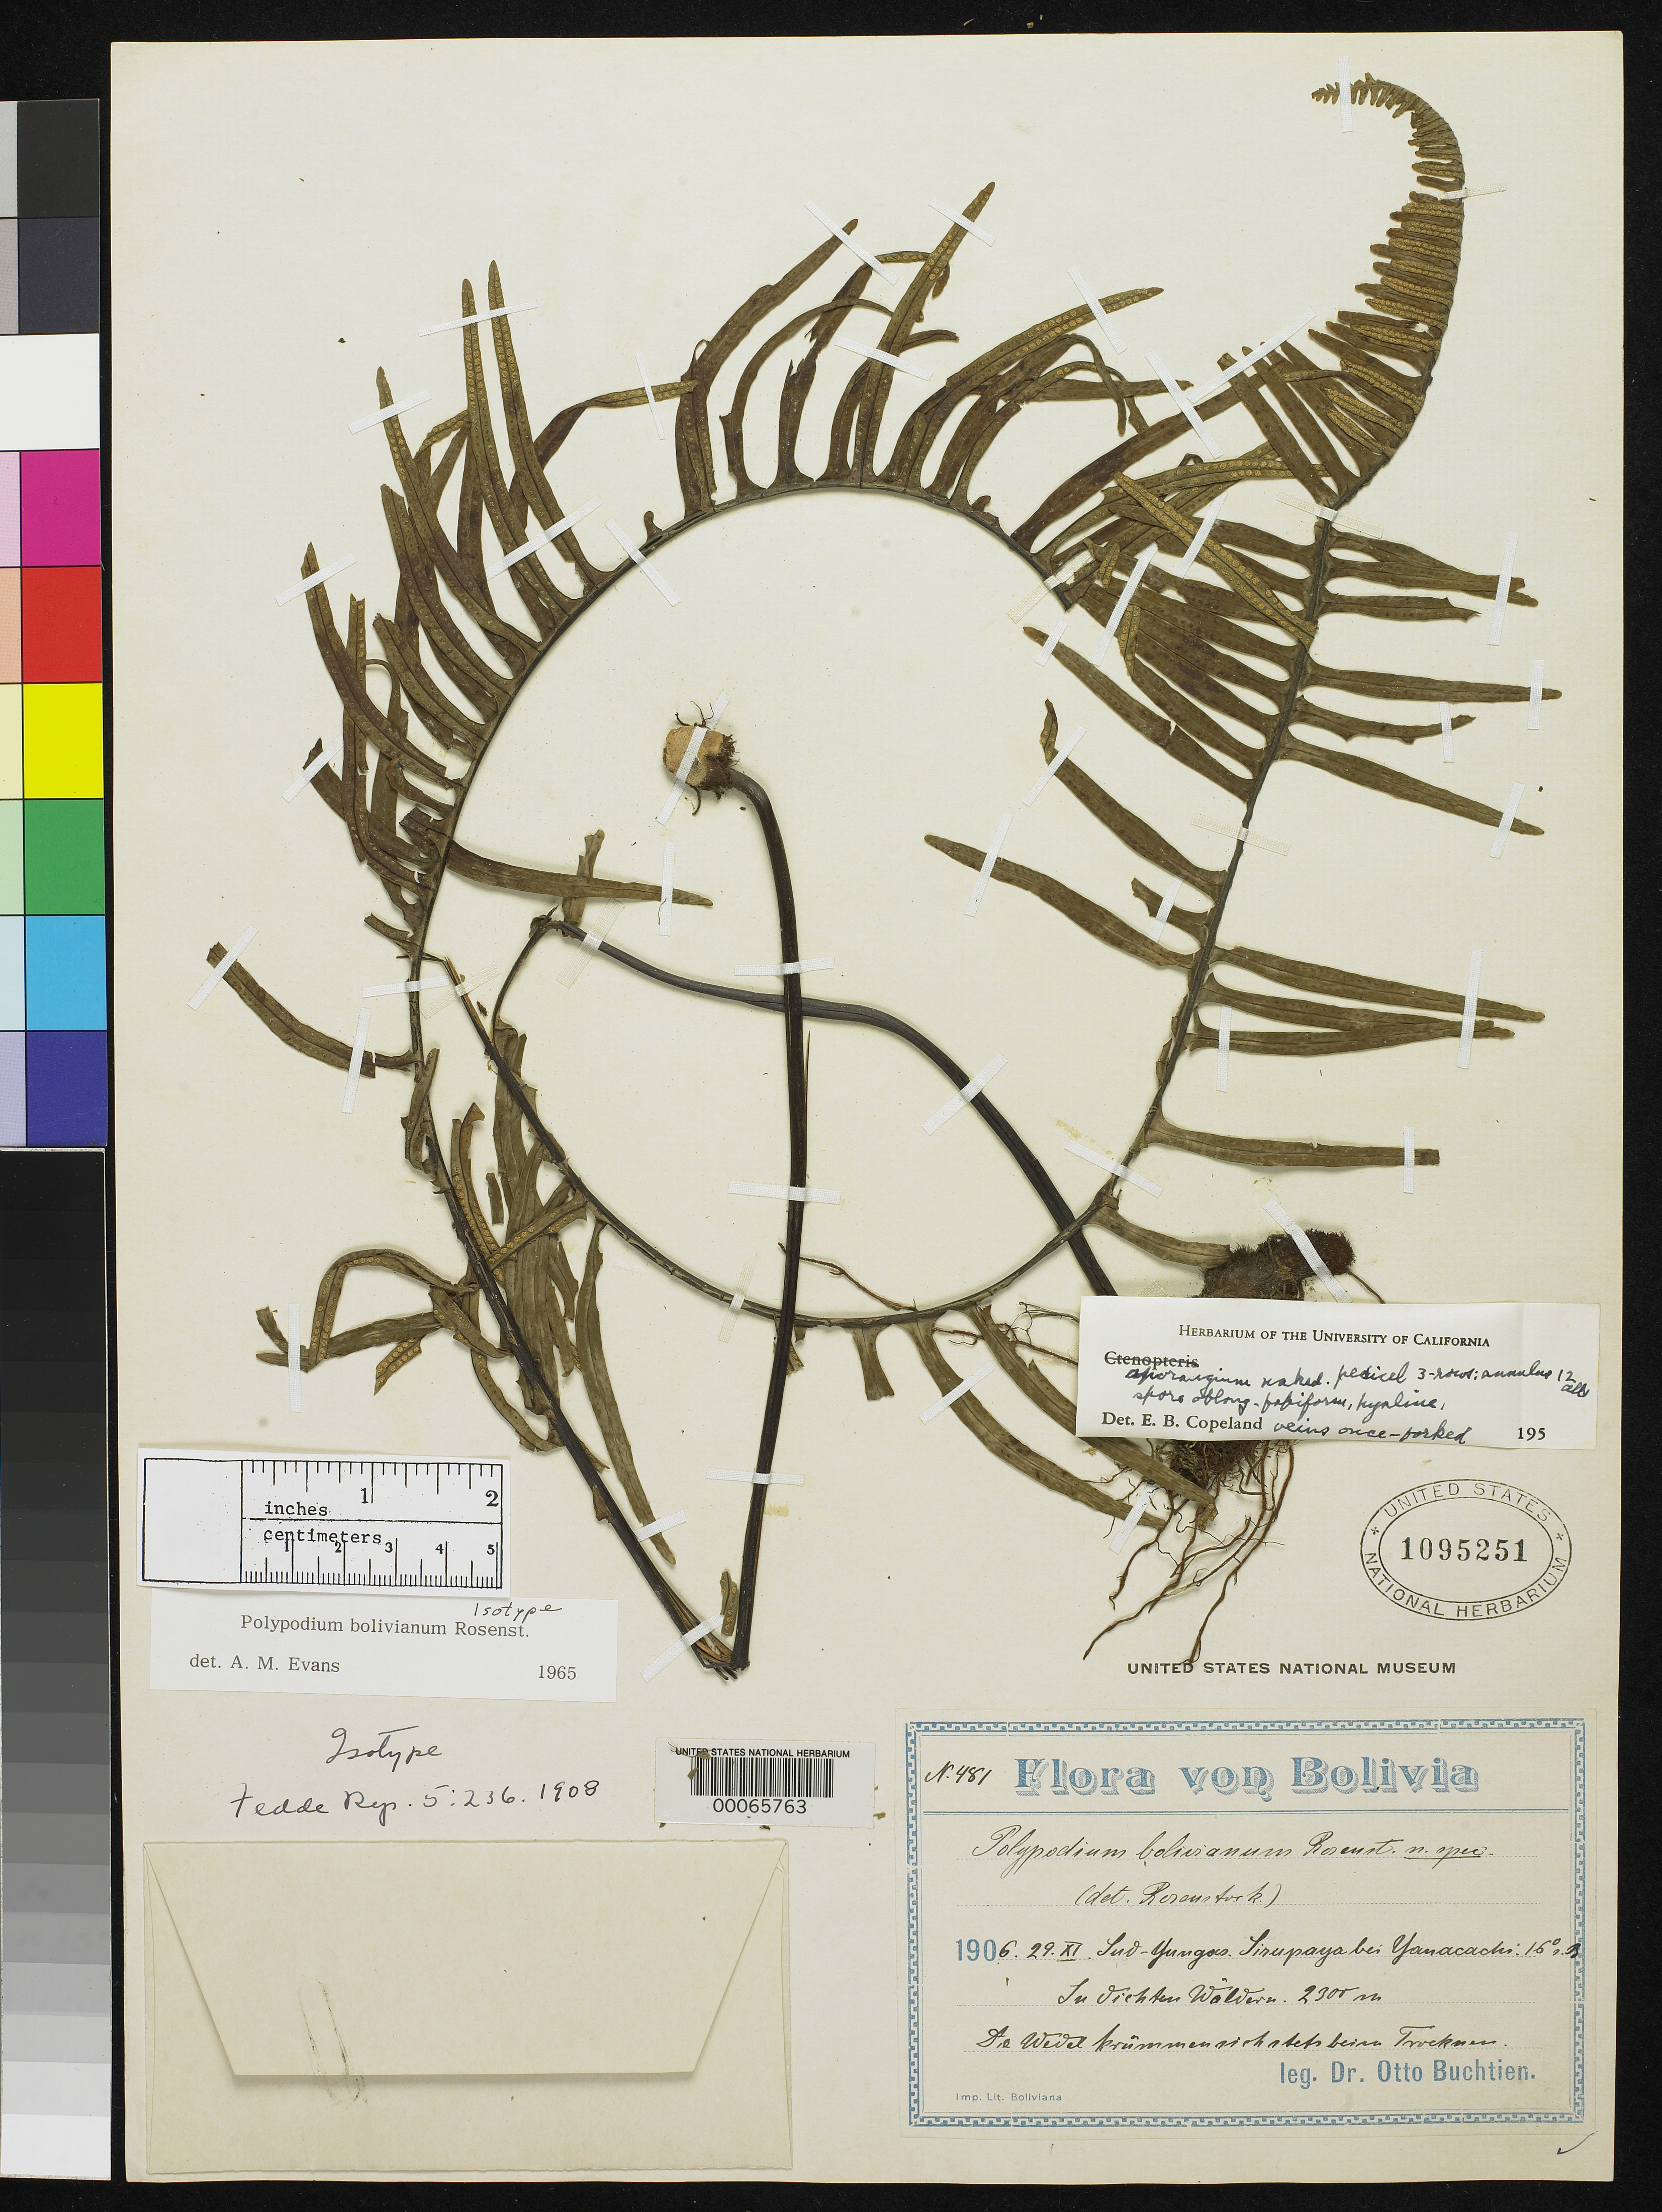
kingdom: Plantae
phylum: Tracheophyta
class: Polypodiopsida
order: Polypodiales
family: Polypodiaceae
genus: Polypodium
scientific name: Polypodium bolivianum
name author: Rosenst.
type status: Isotype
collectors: O. Buchtien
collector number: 481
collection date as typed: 29 Nov 1906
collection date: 1906-11-29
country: Bolivia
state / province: La Paz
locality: Sirupaya near Yanacachi.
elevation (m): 2300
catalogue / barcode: US 1095251